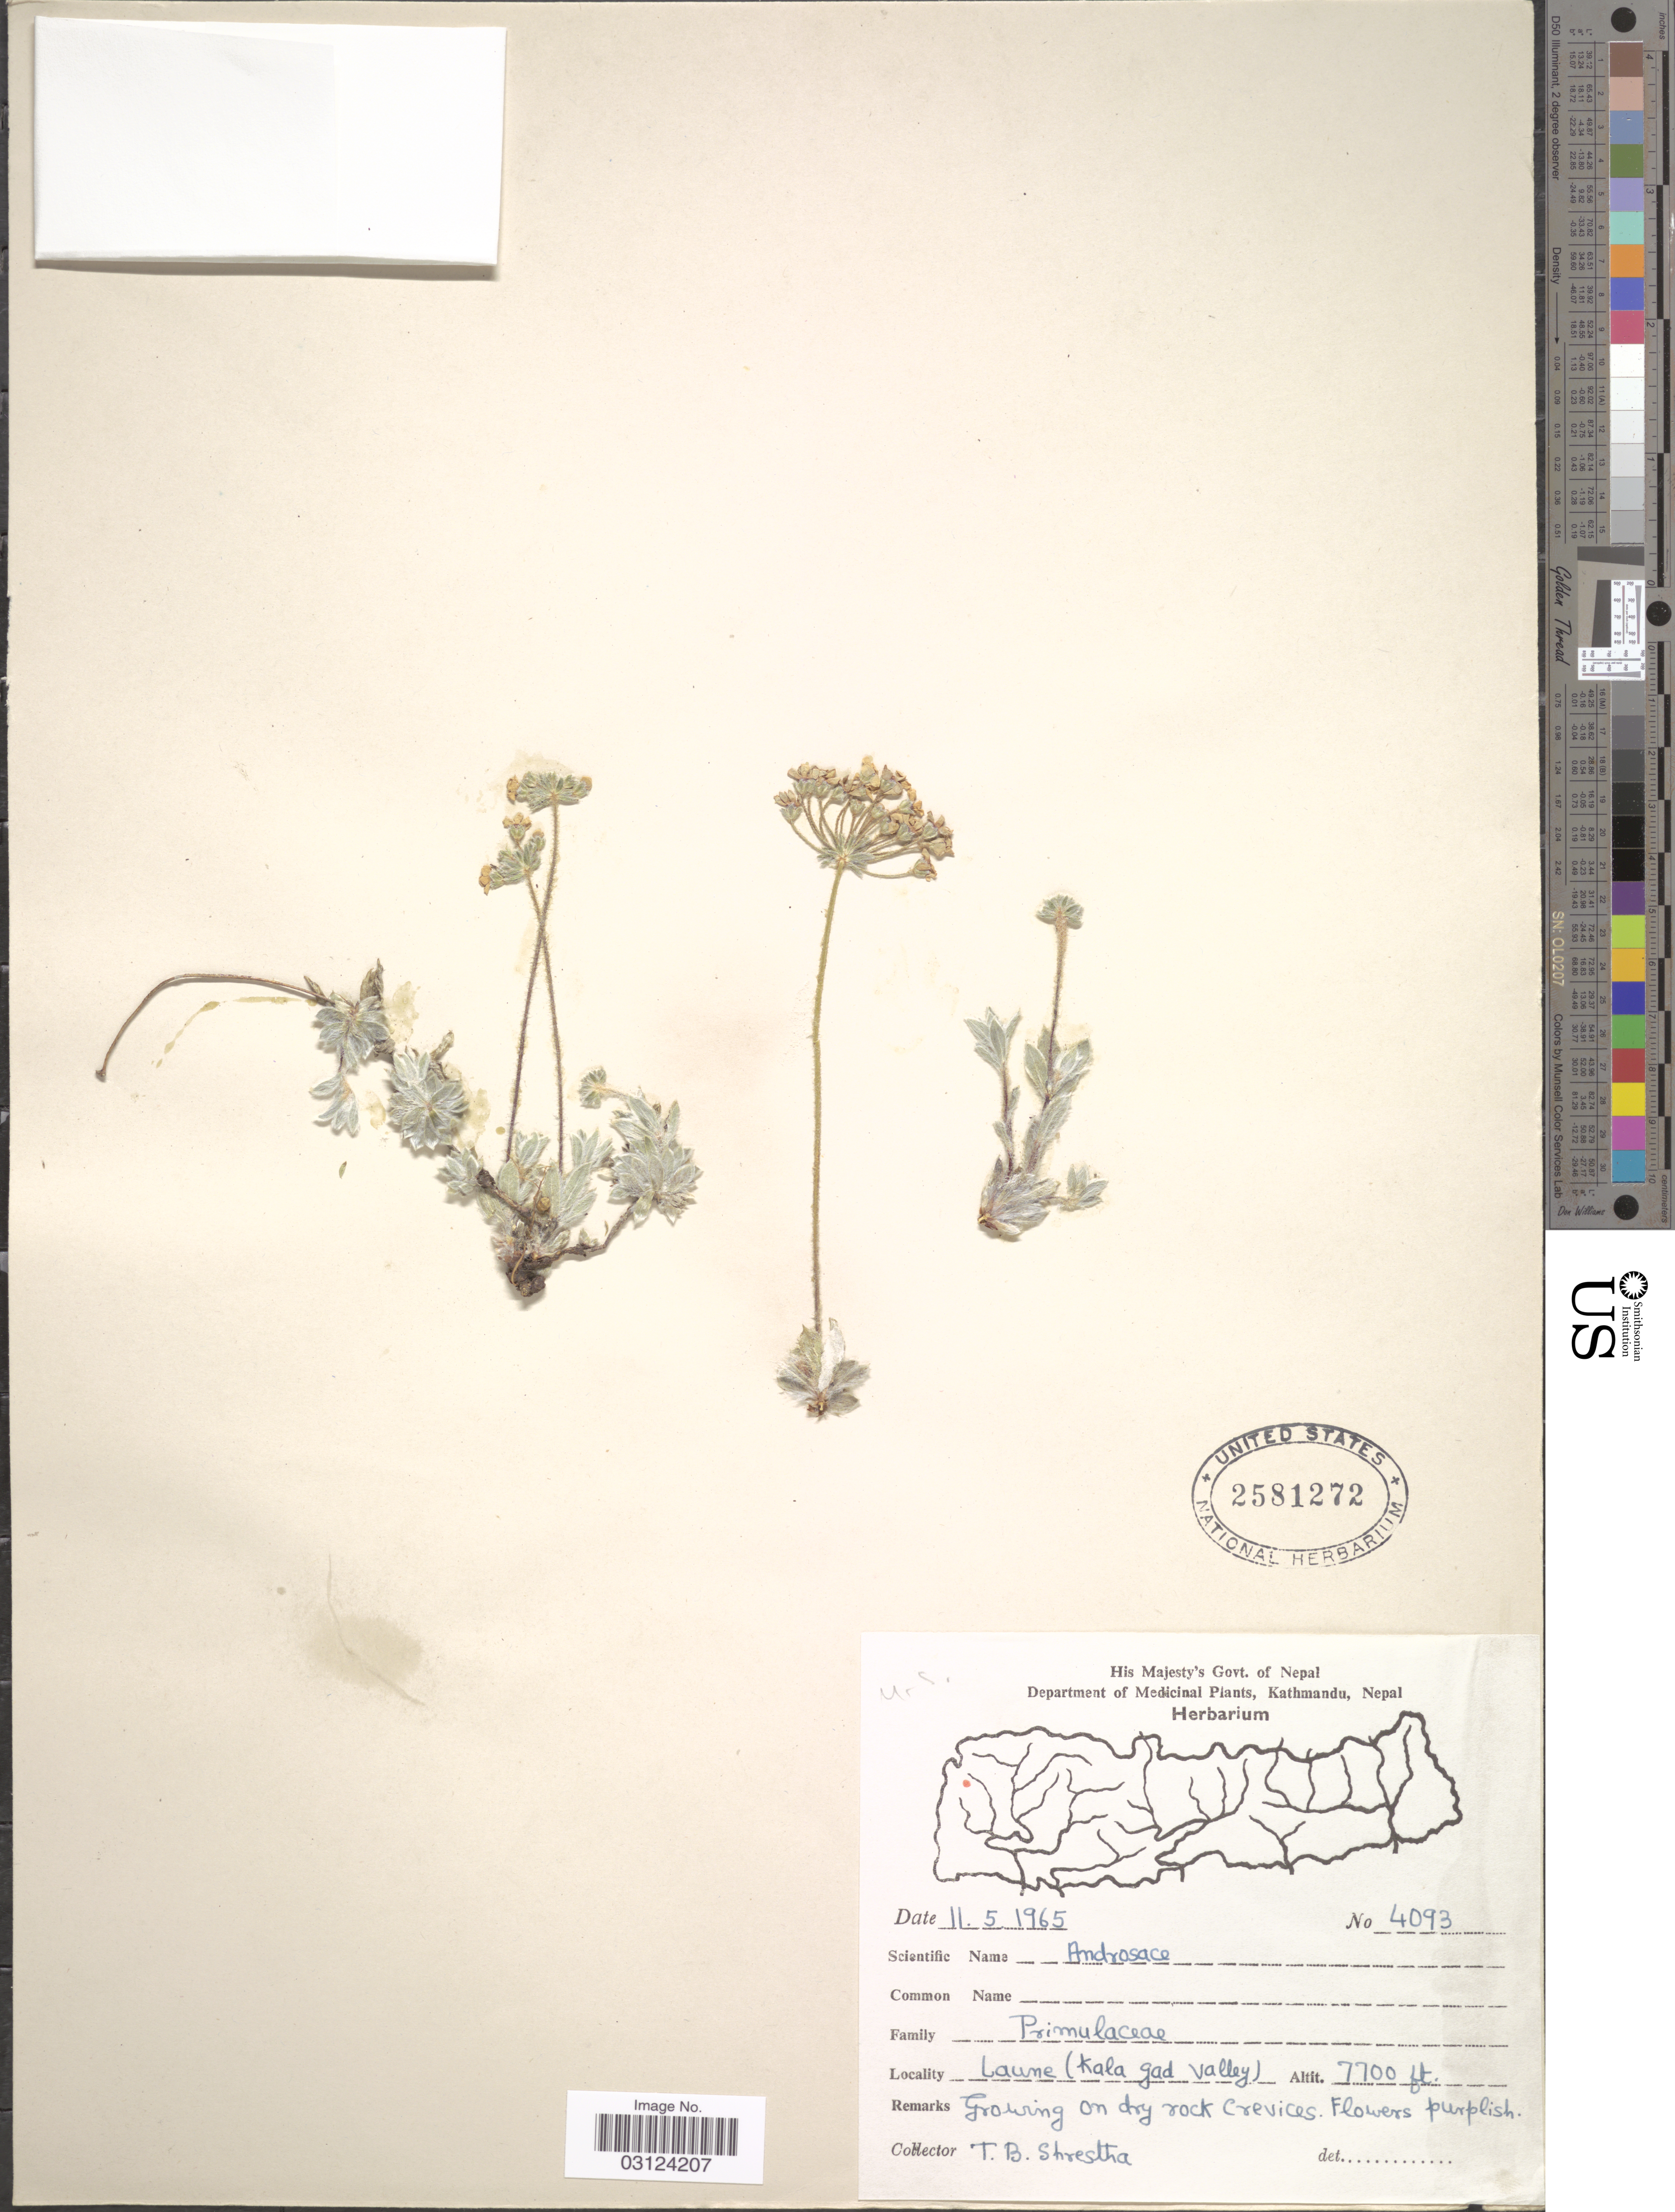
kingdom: Plantae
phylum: Tracheophyta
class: Magnoliopsida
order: Ericales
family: Primulaceae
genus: Androsace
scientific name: Androsace sp.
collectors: T. B. Shrestha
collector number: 4093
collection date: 1965-05-11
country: Nepal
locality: Laune (Kala Gad Valley).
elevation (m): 2347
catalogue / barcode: US 2581272